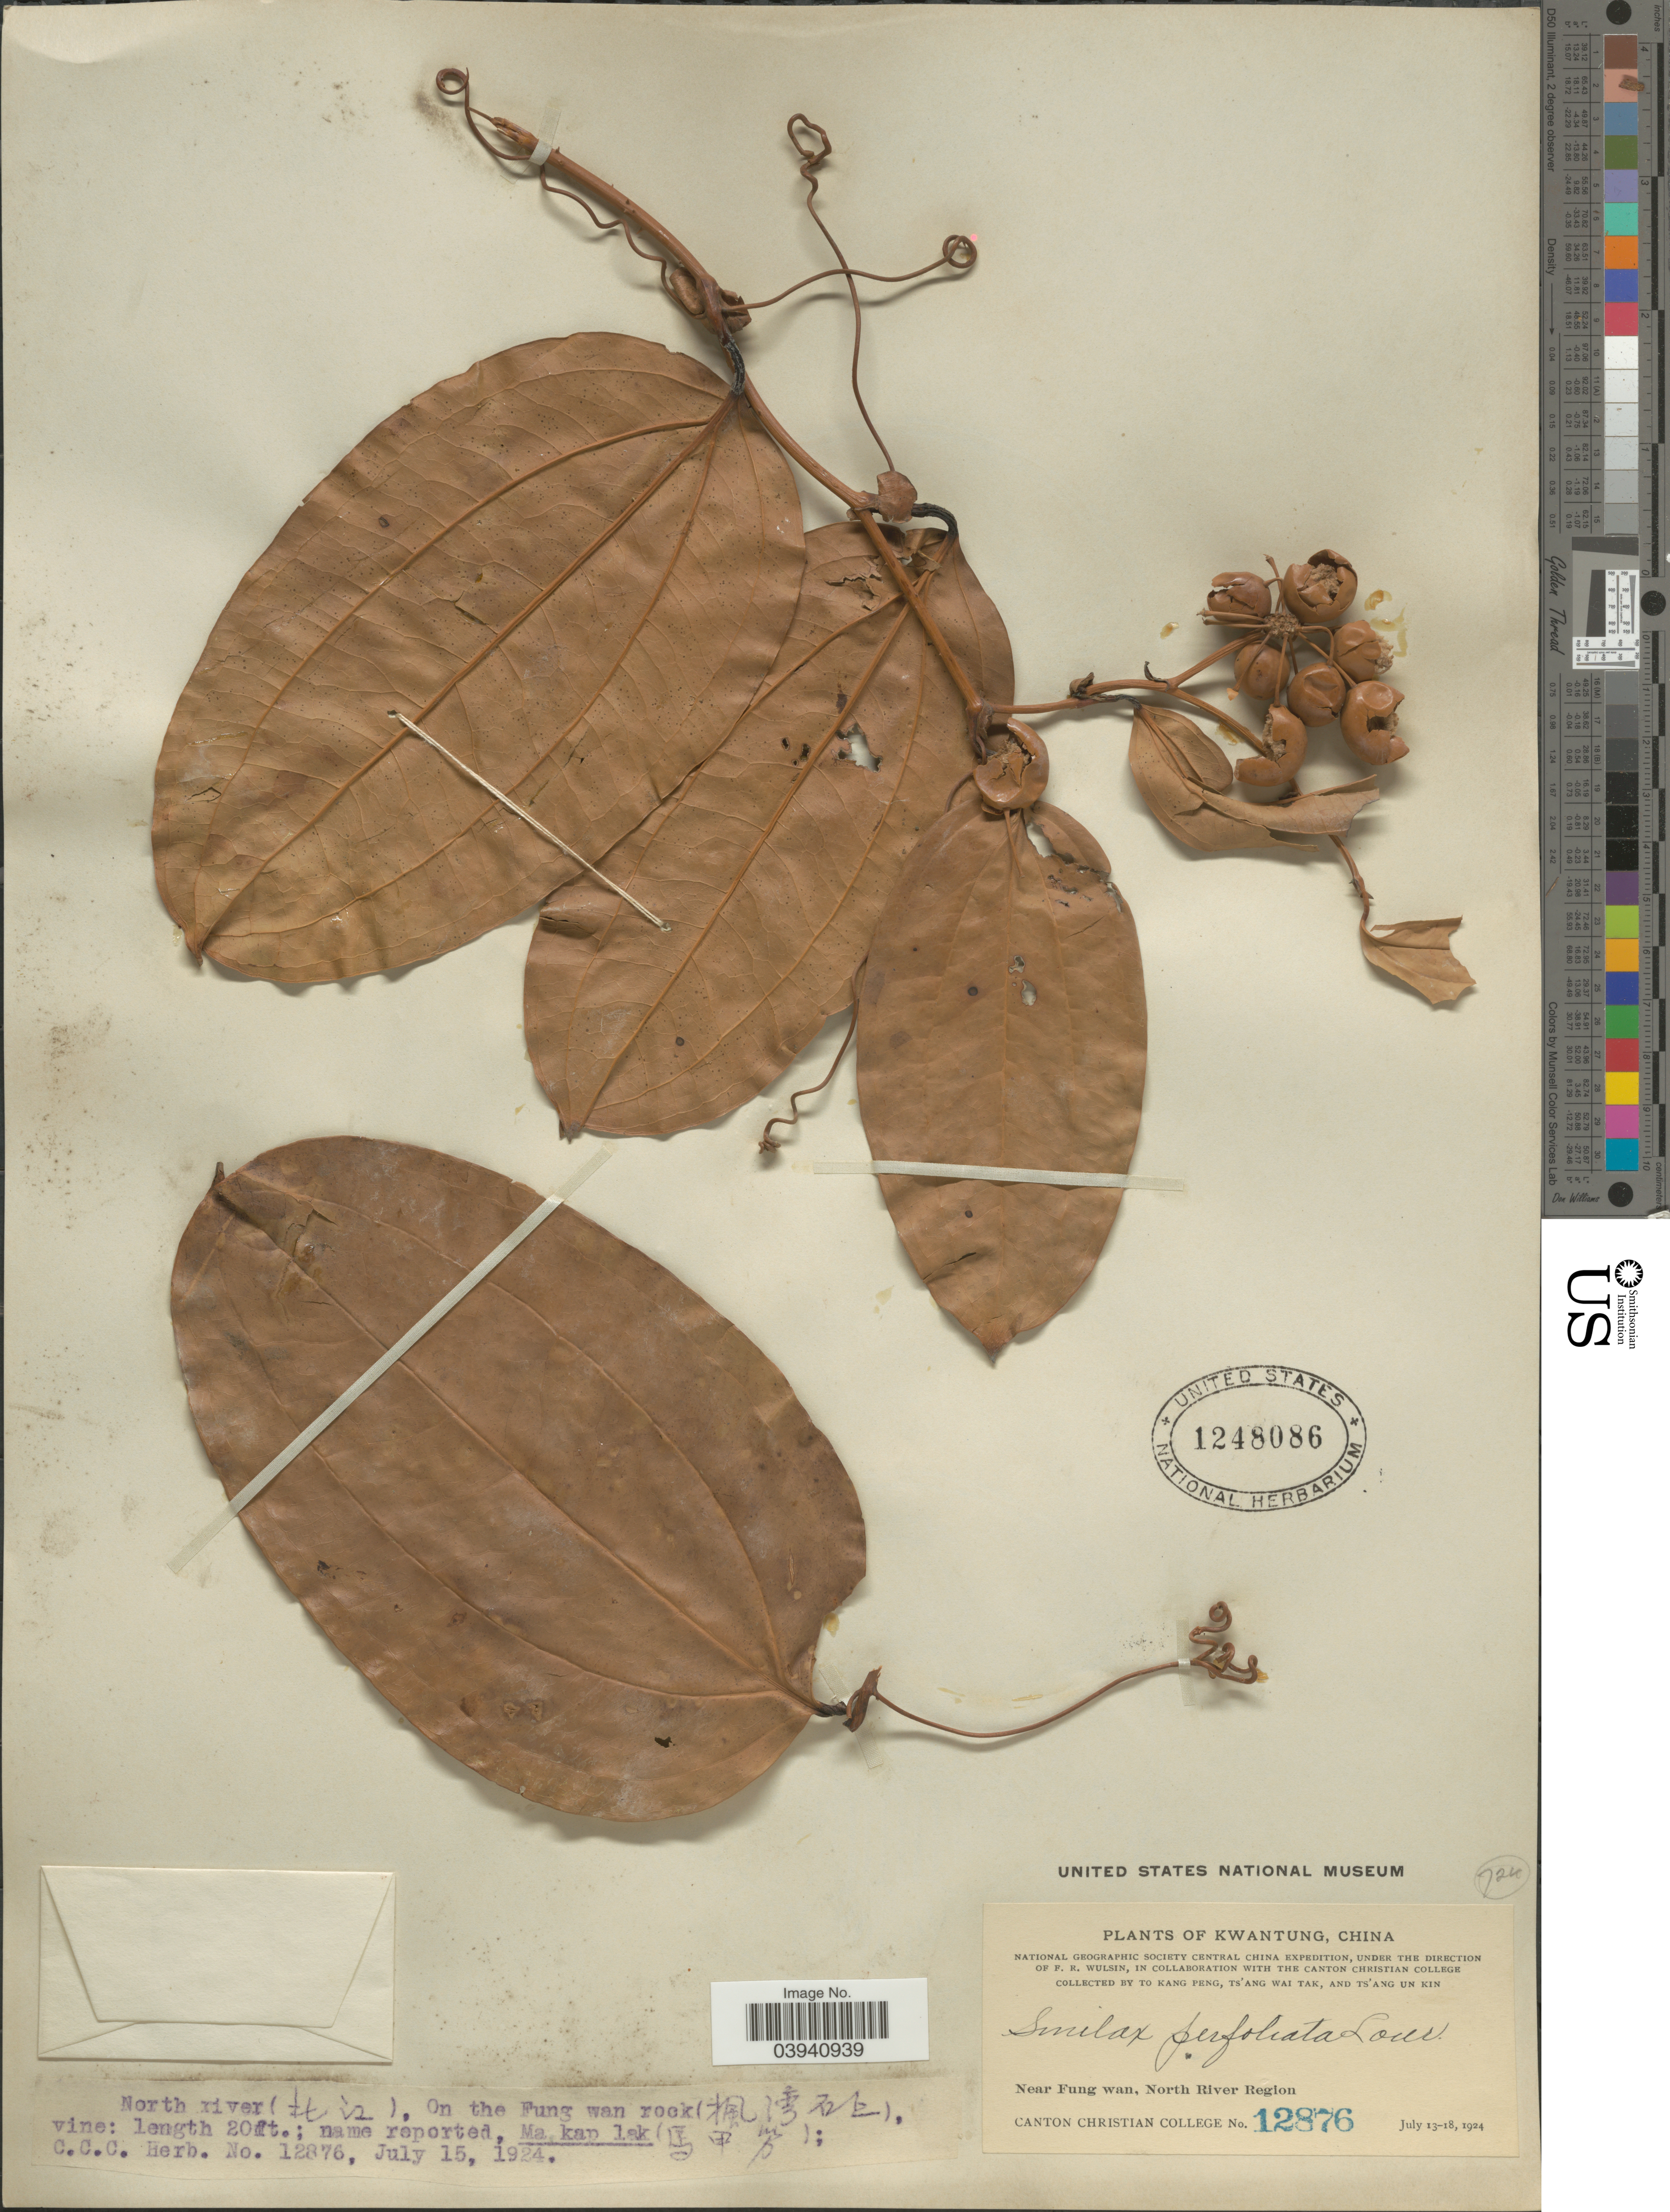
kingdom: Plantae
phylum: Tracheophyta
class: Liliopsida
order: Liliales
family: Smilacaceae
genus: Smilax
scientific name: Smilax perfoliata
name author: Lour.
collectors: T. K. Peng, W. T. Tsang & Ts' Ang Un Kin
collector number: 12876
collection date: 1924-07-15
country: China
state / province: Guangdong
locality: North river (X), On the Fung wan rock (X). Kwantung. Near Fung wan, North River Region.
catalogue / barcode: US 1248086